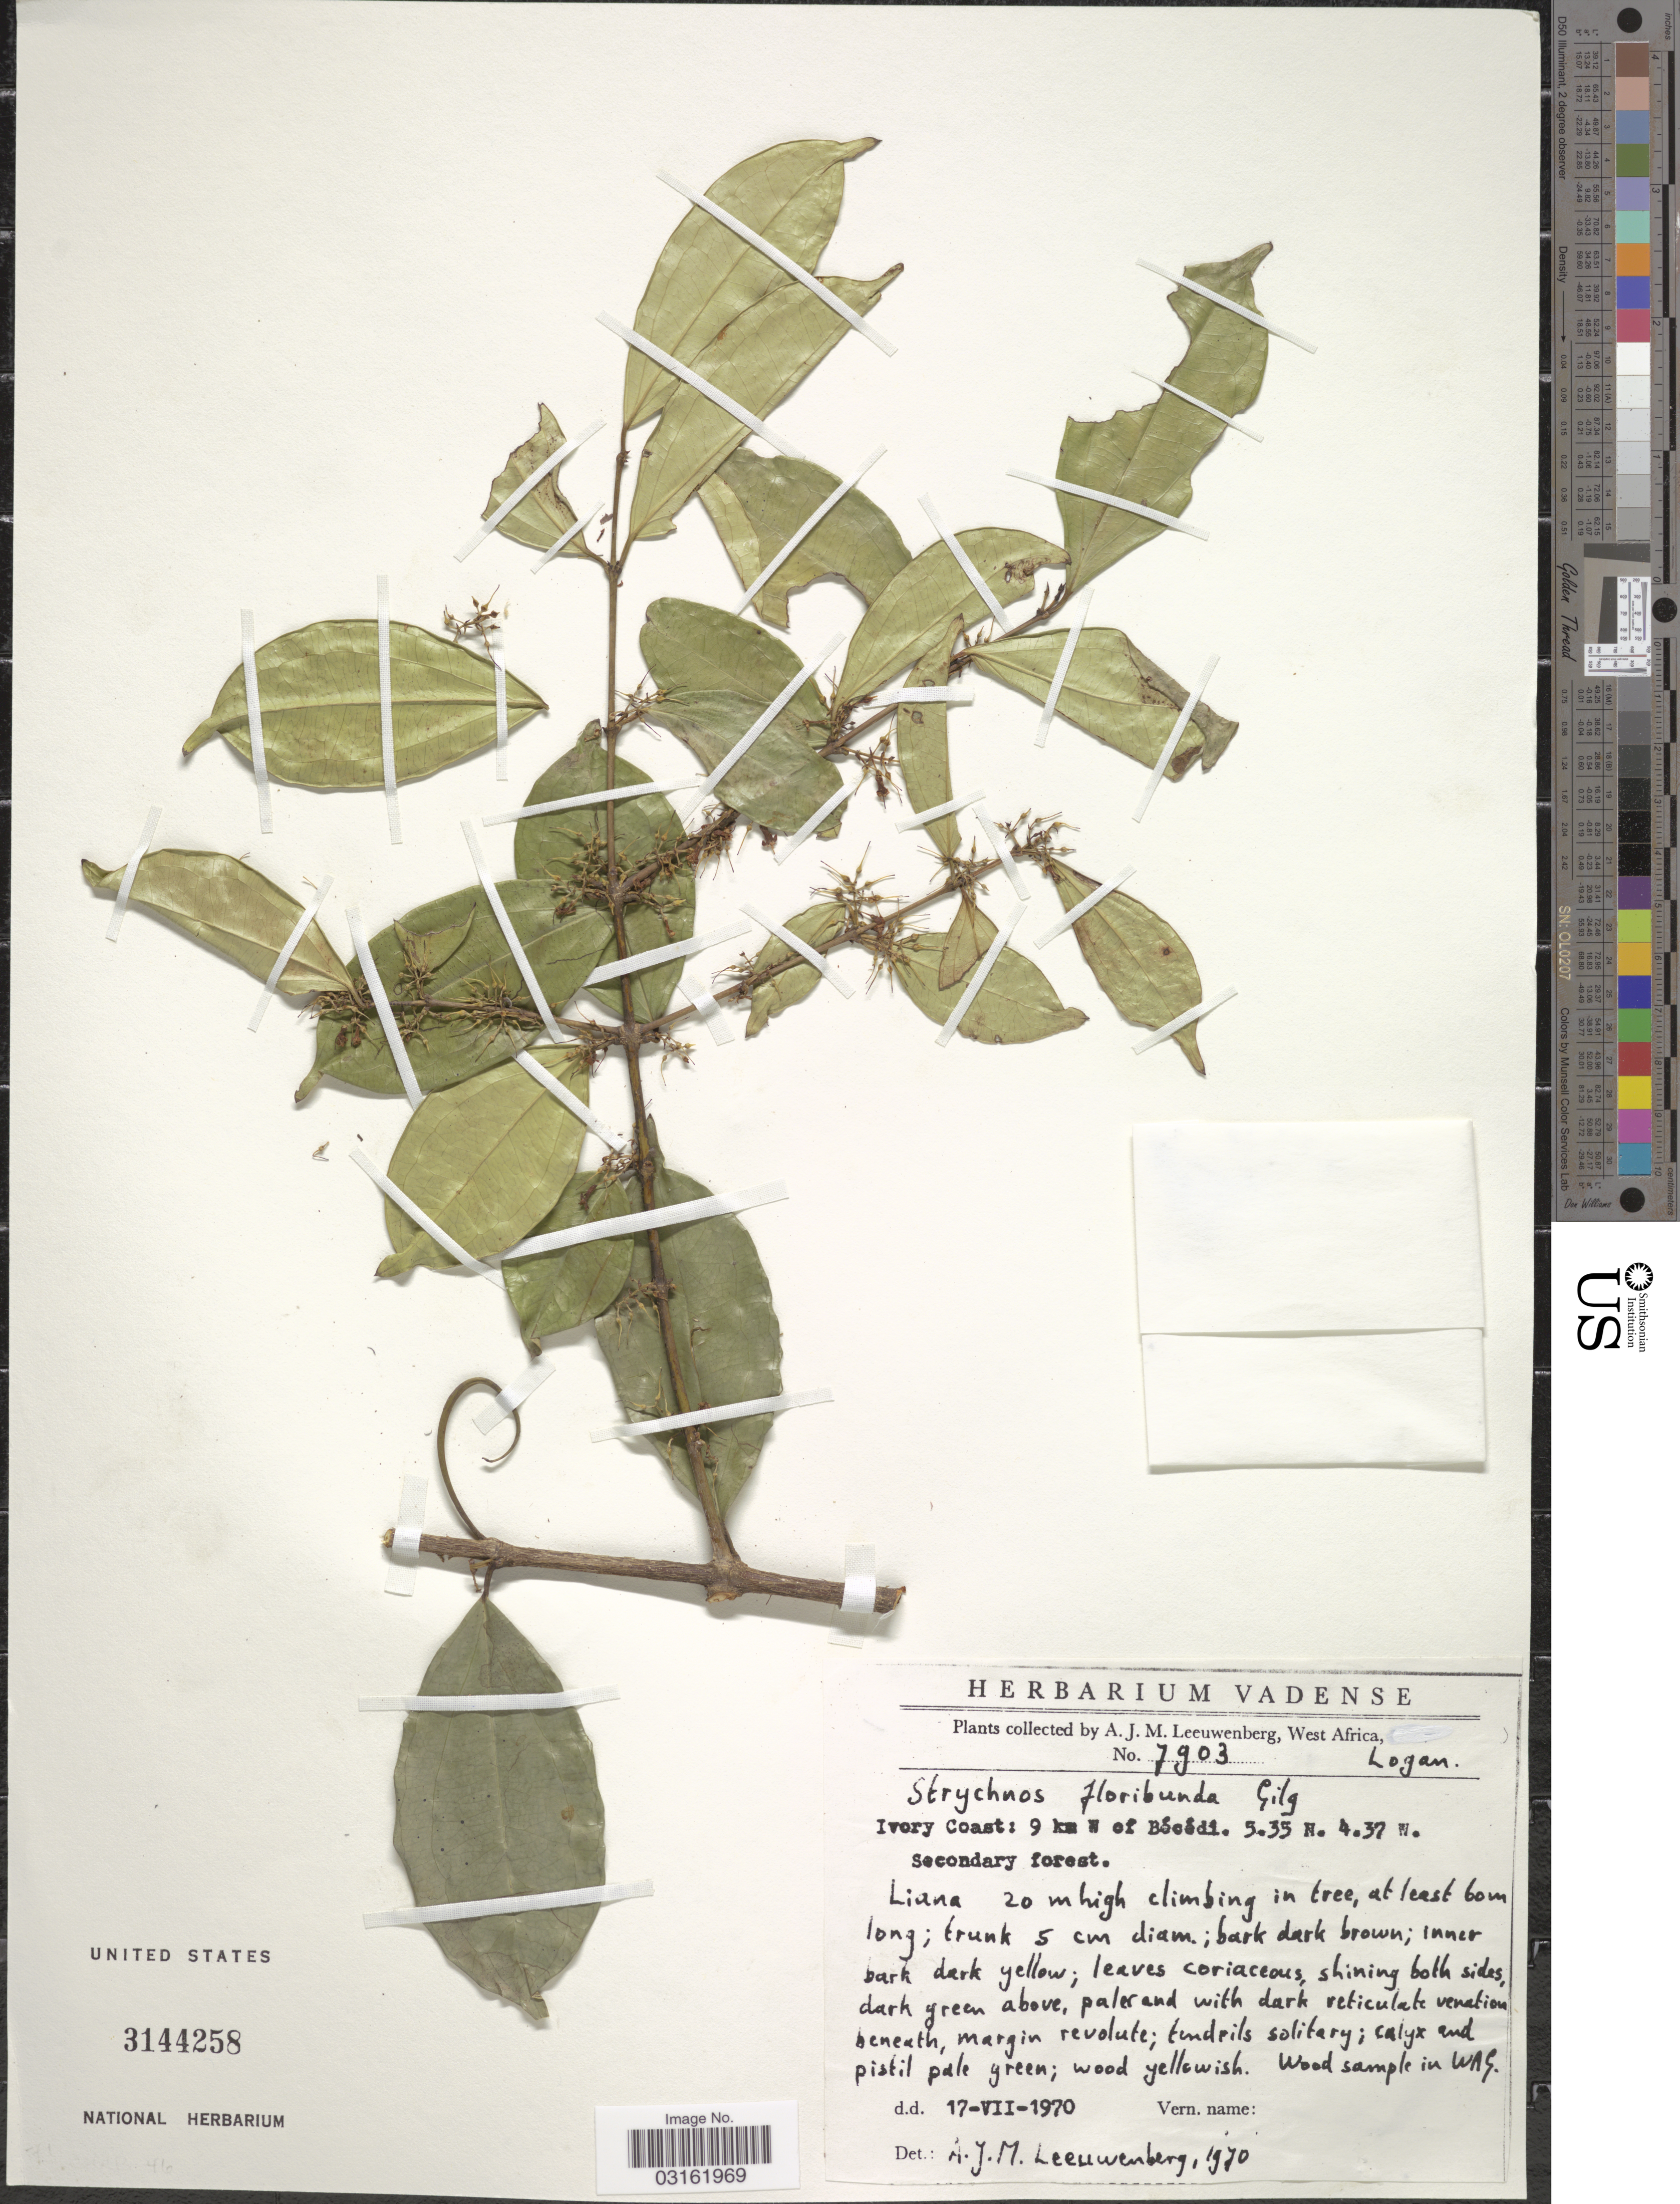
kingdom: Plantae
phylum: Tracheophyta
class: Magnoliopsida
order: Gentianales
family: Loganiaceae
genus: Strychnos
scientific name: Strychnos floribunda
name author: Gilg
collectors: A. J. M. Leeuwenberg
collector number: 7903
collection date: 1970-07-17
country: Ivory Coast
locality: West Africa. 9 km W of Bécédi.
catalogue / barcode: US 3144258